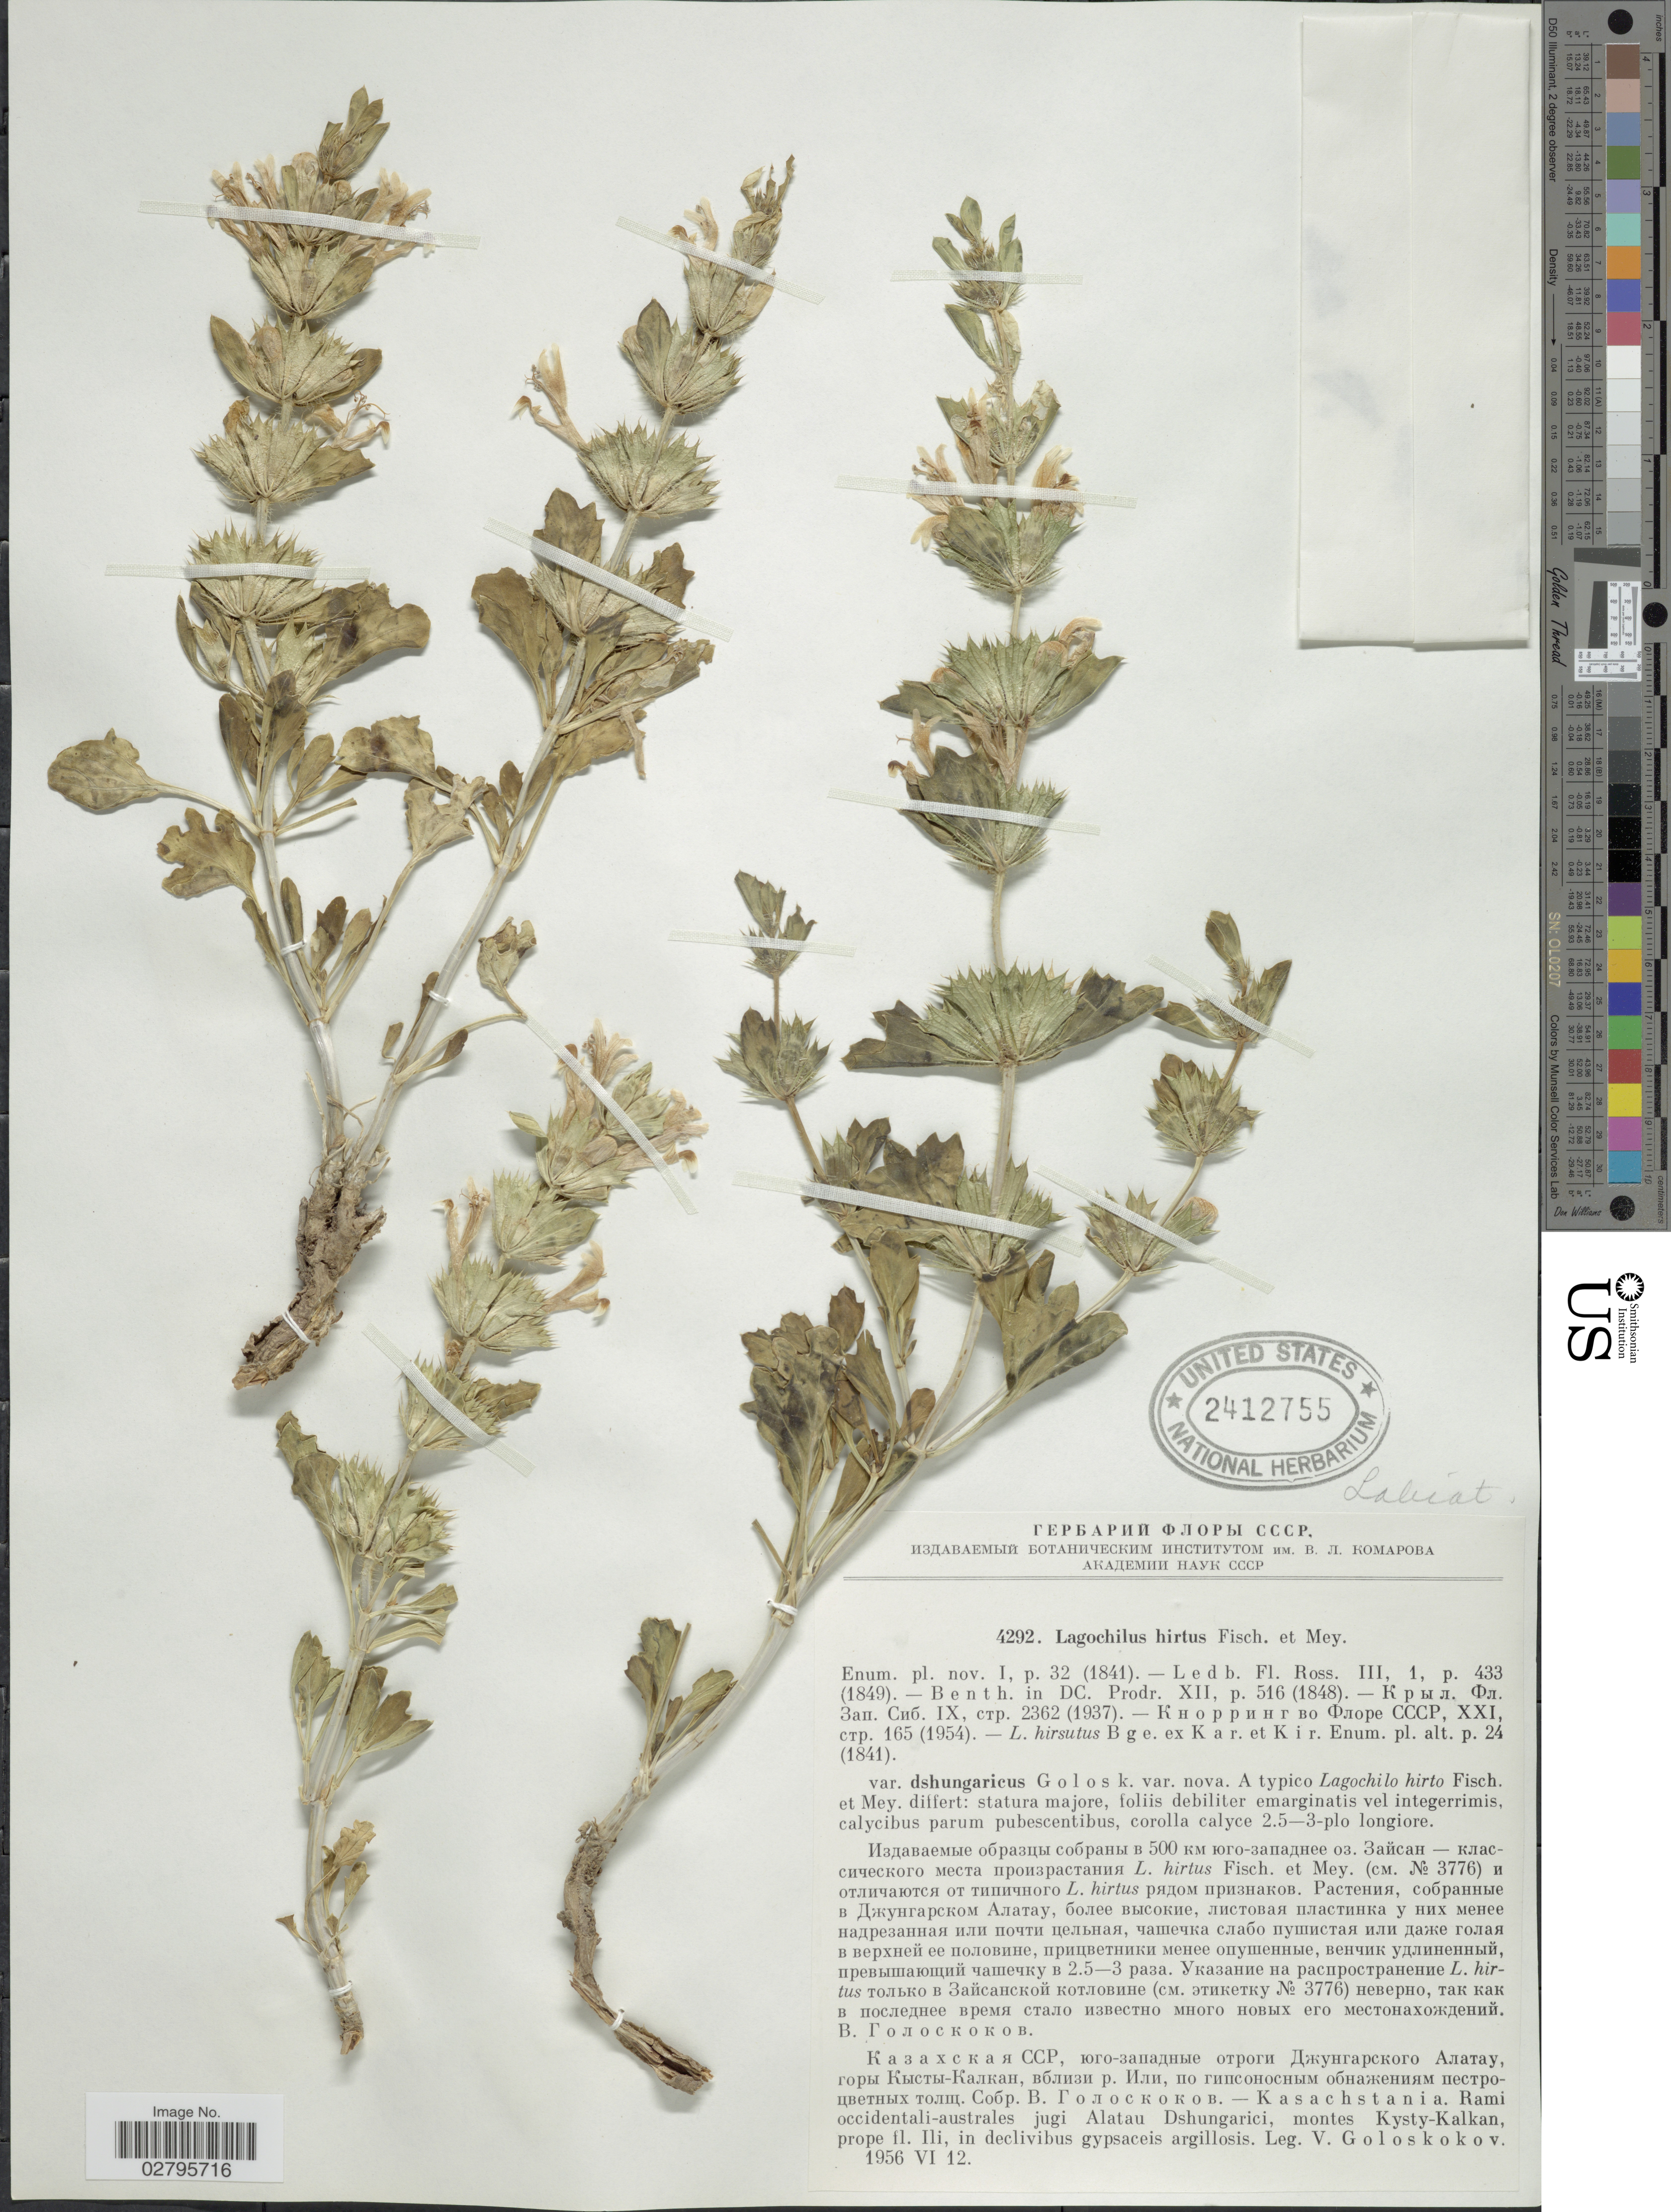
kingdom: Plantae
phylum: Tracheophyta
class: Magnoliopsida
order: Lamiales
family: Lamiaceae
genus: Lagochilus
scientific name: Lagochilus hirtus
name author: Fisch. & C.A. Mey.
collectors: V. P. Goloskokov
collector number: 4292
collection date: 1956-06-12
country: Kazakhstan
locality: Kasachstania. Rami occidentalis-australes jugi Alatau Dshungarici, montes Kysty-Kalkan, prope fl. Ili, in declivibus gypsaceis argillosis.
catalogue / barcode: US 2412755